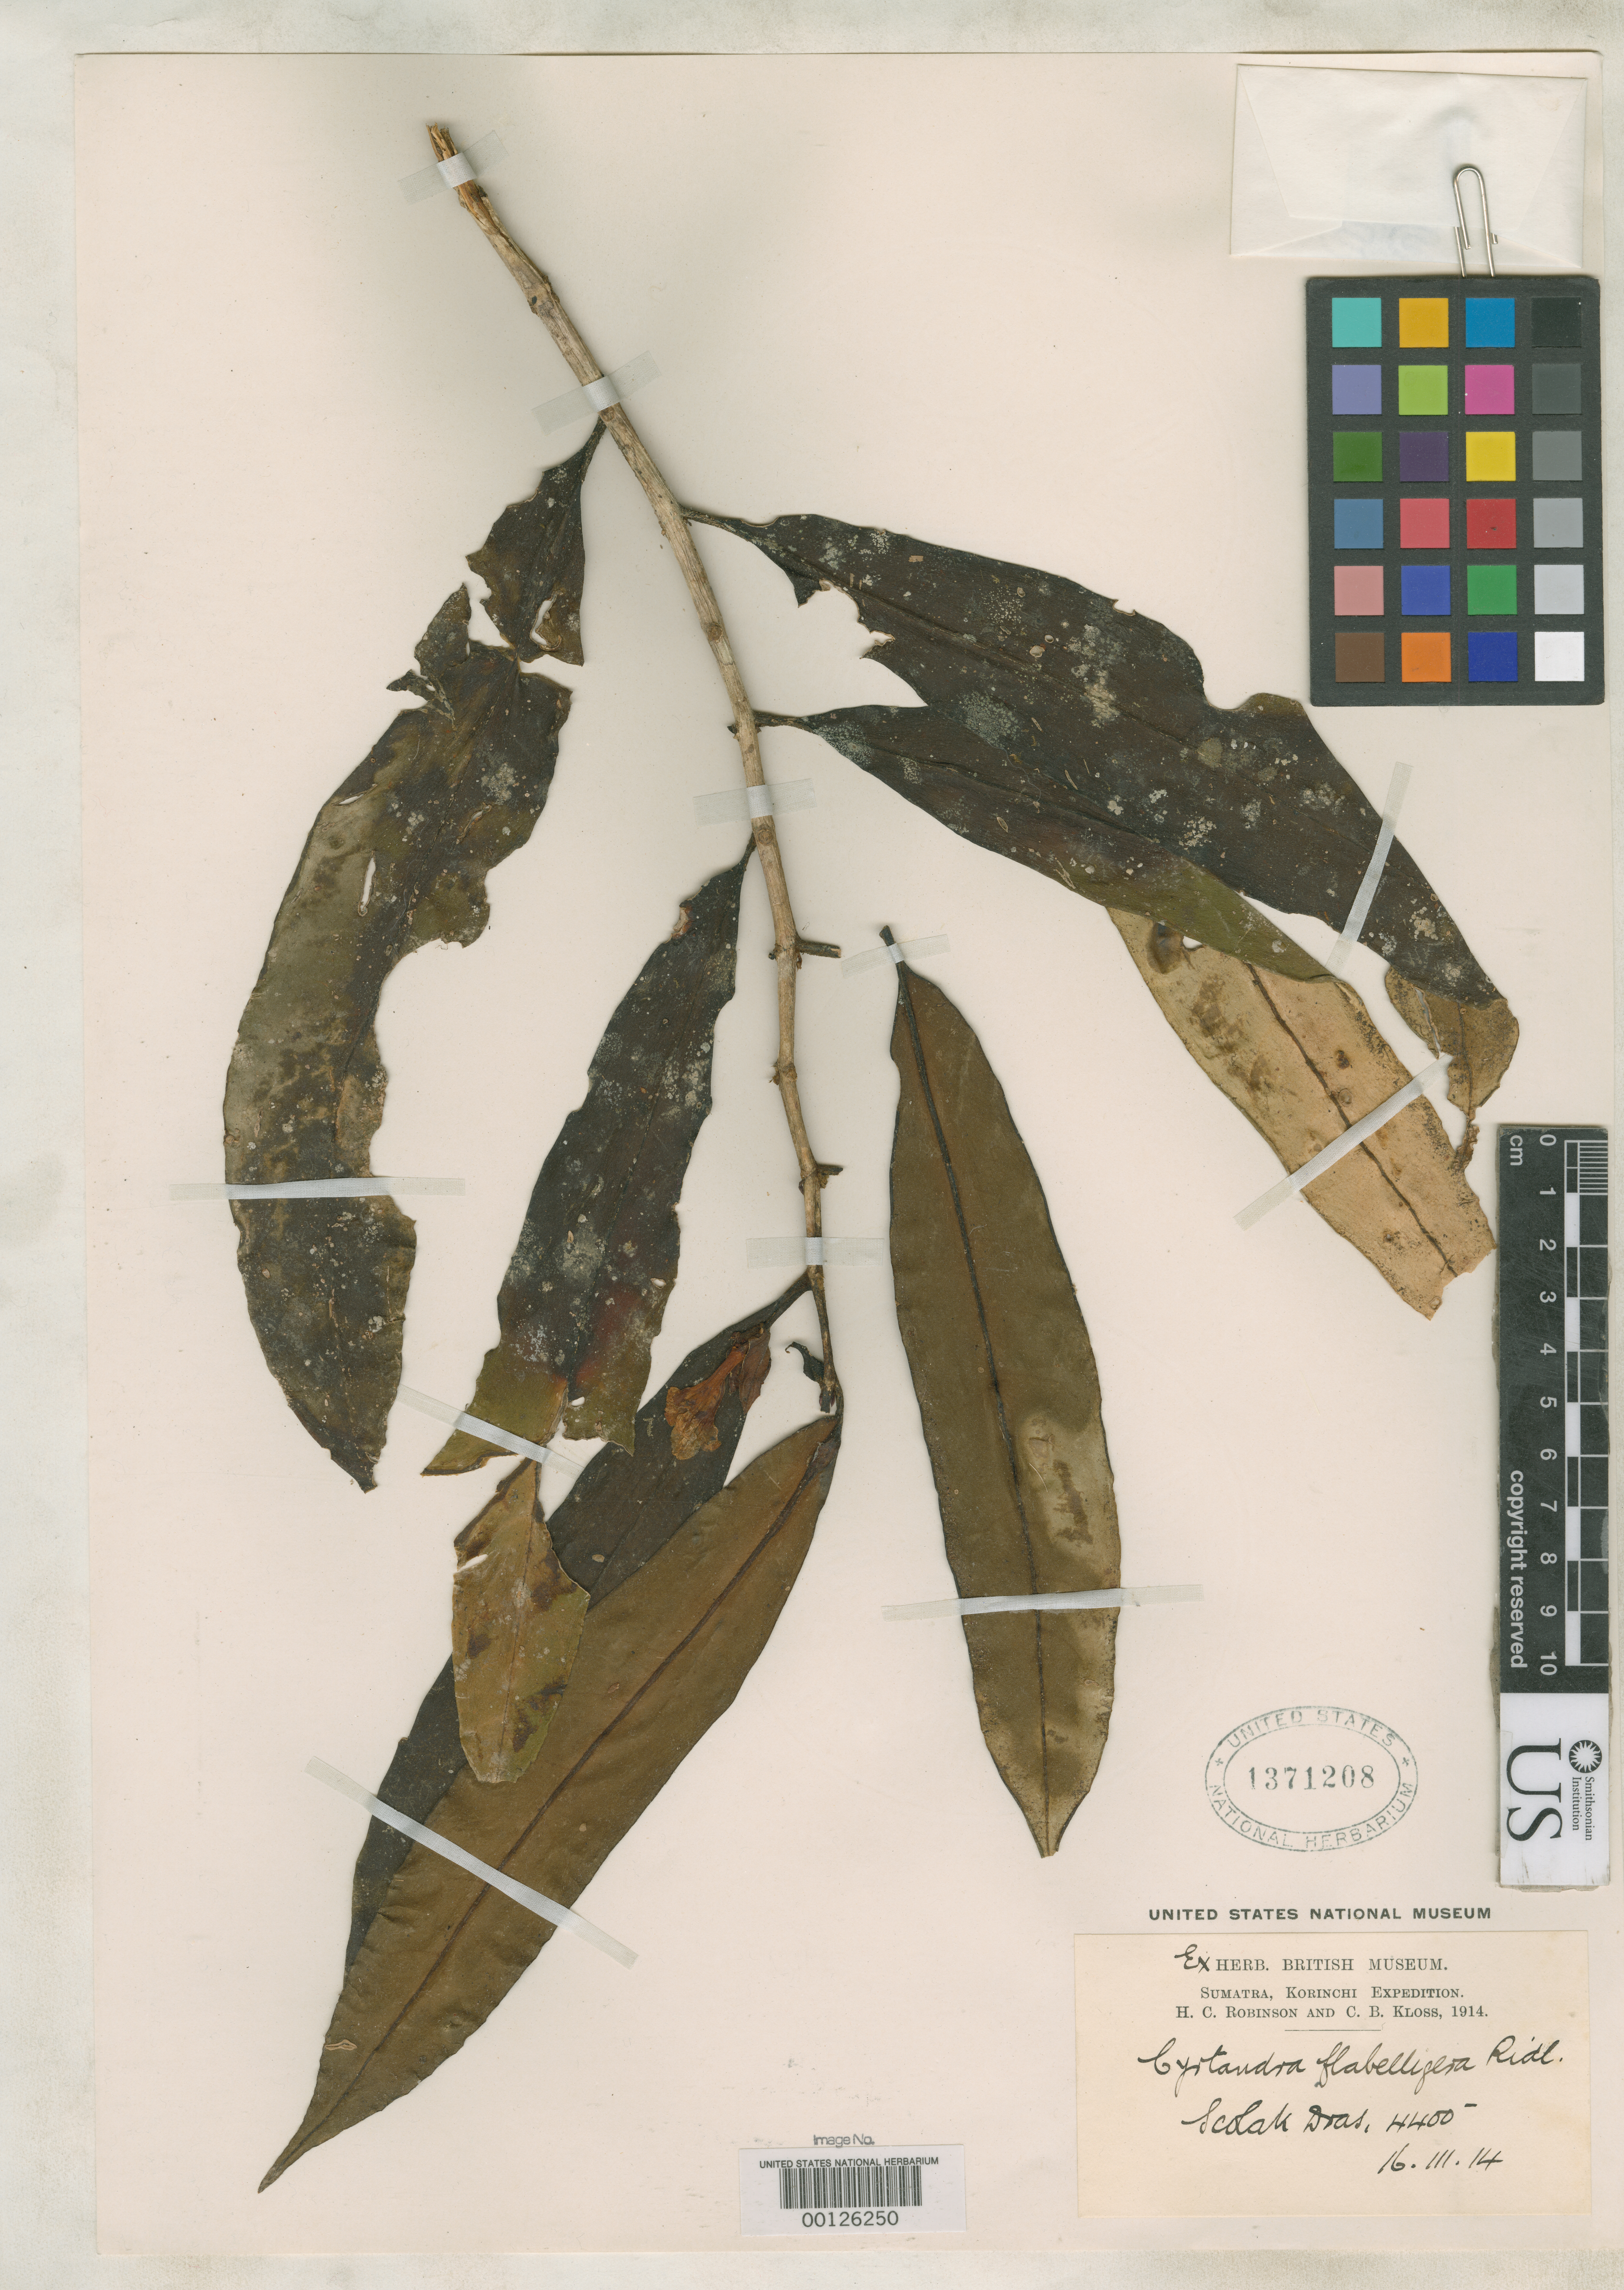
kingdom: Plantae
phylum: Tracheophyta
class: Magnoliopsida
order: Lamiales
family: Gesneriaceae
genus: Cyrtandra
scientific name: Cyrtandra flabelligera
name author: Ridl.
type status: Possible Isotype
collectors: H. C. Robinson & C. Kloss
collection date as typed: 16 Mar 1914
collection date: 1914-03-16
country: Indonesia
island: Sumatra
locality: Scolak Dras, 4400'.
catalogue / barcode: US 1371208